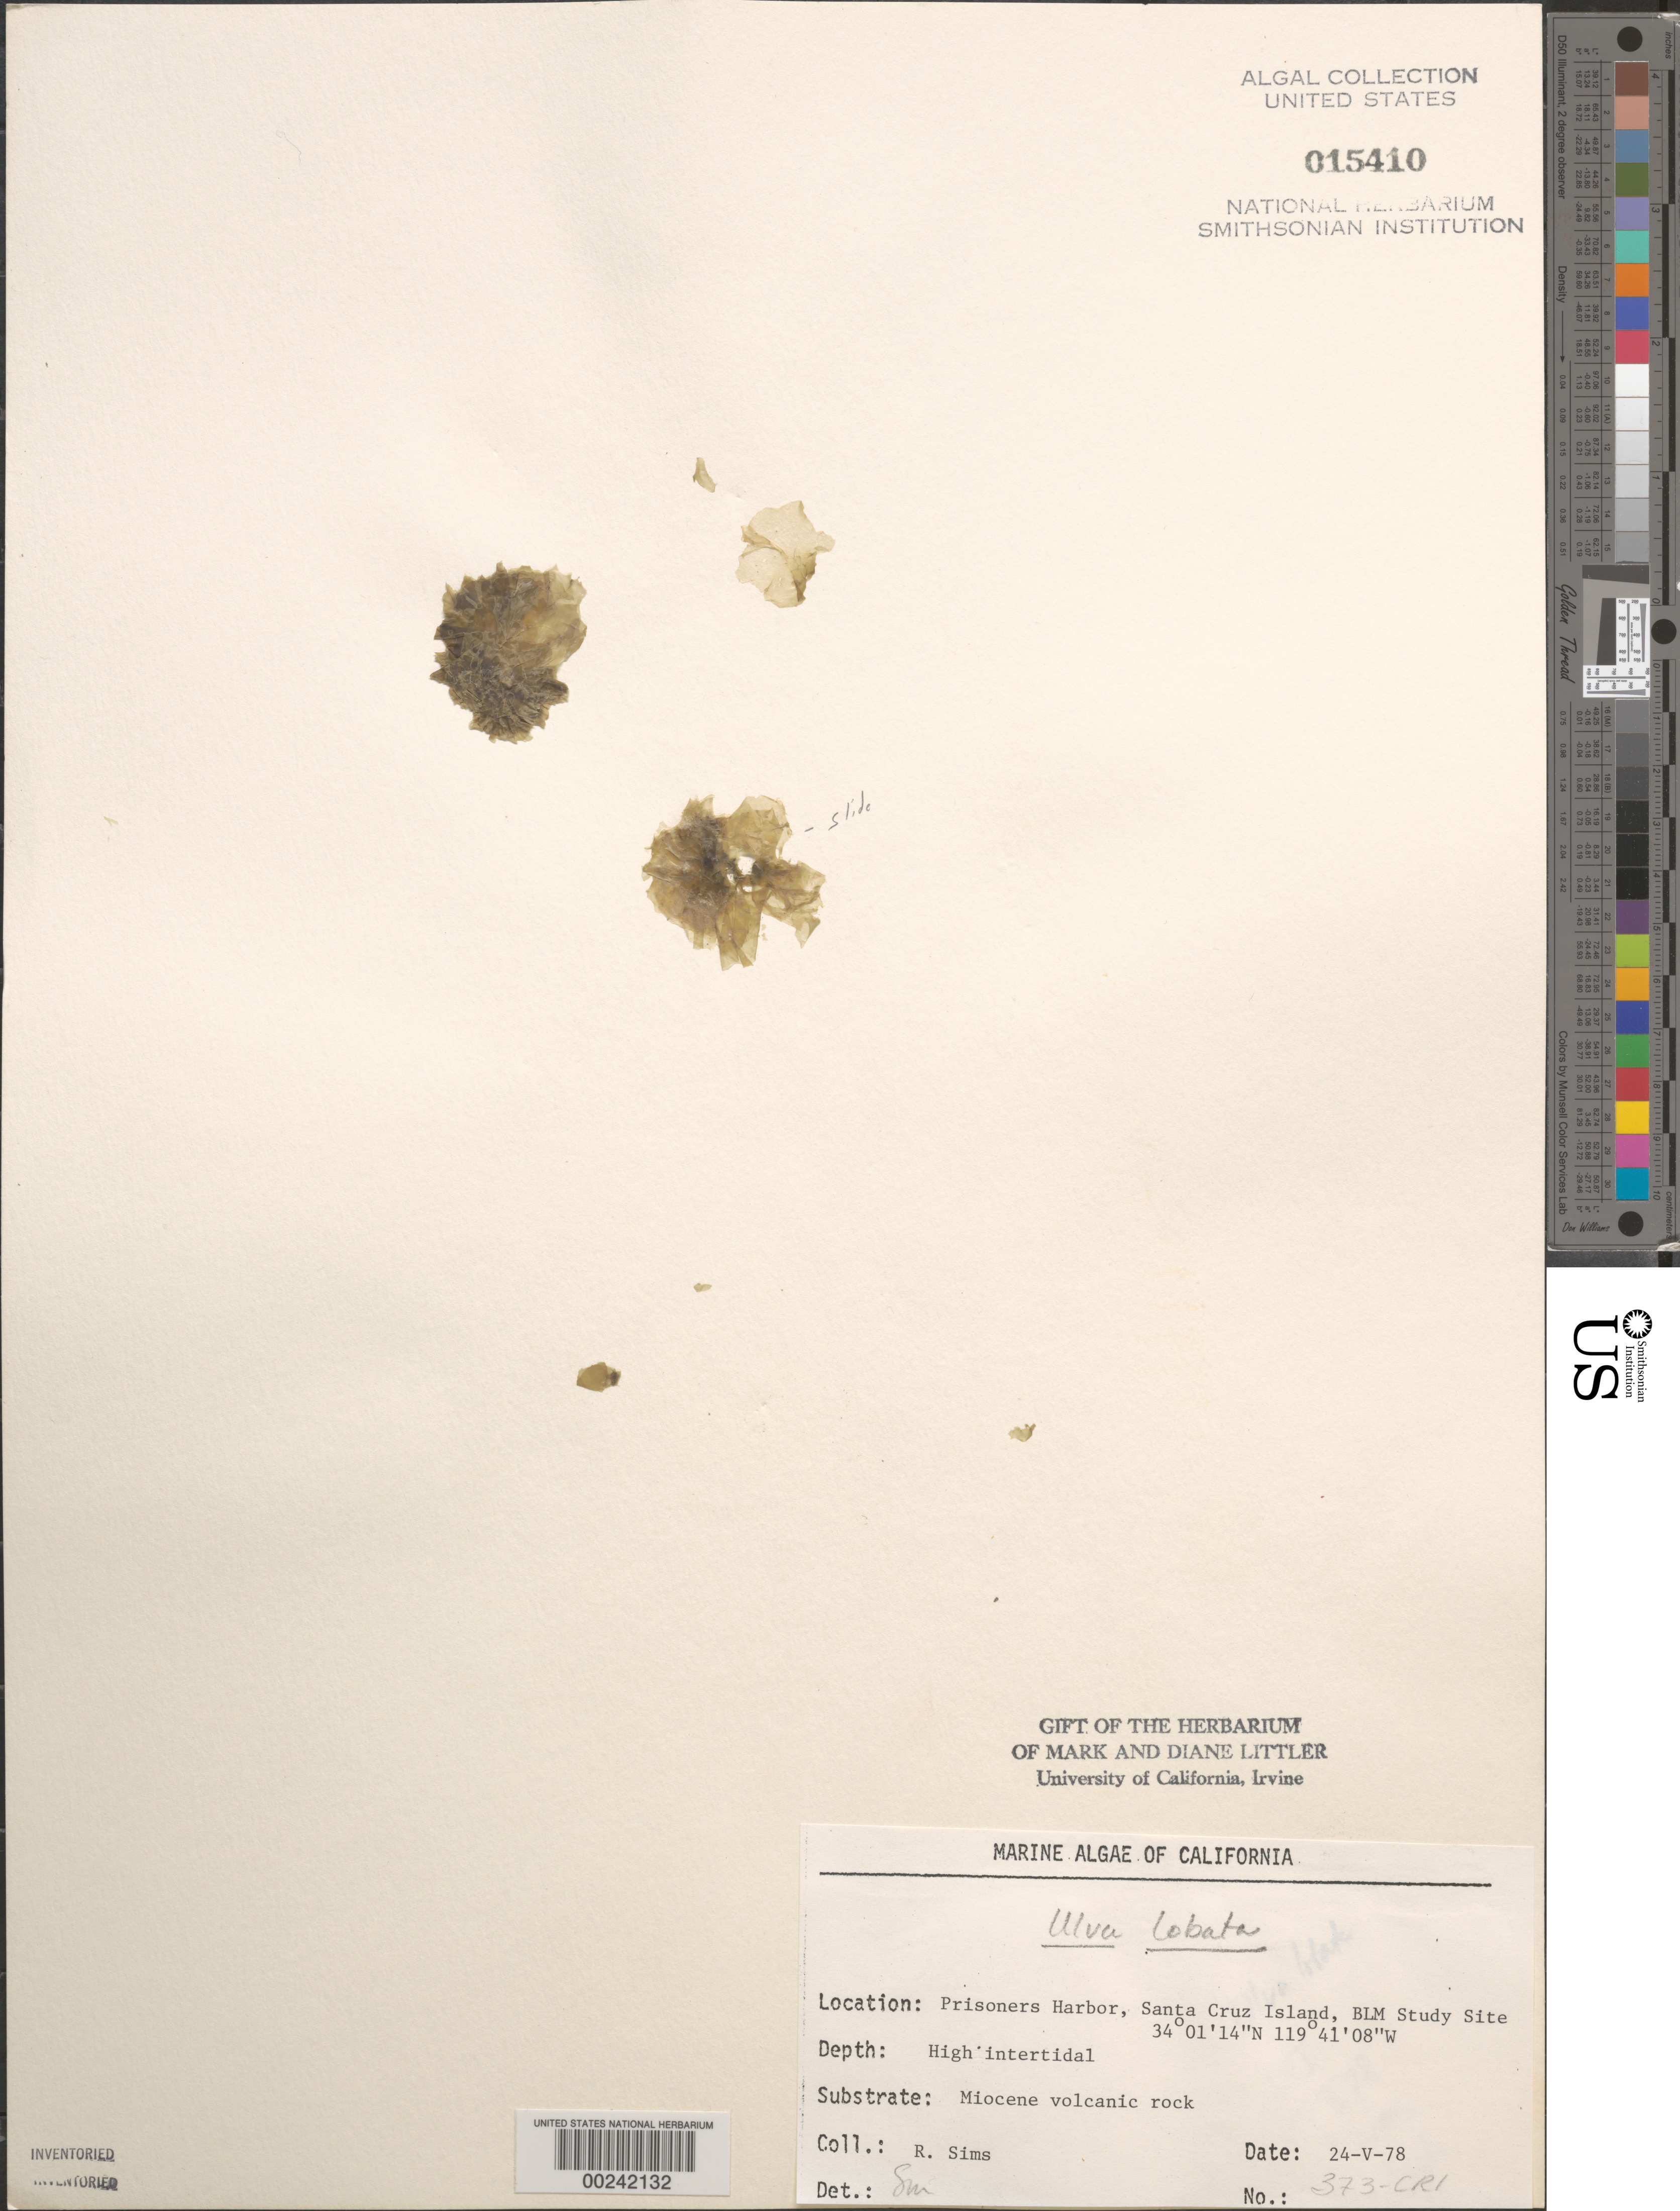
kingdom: Plantae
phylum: Chlorophyta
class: Ulvophyceae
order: Ulvales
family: Ulvaceae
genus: Ulva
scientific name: Ulva lactuca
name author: L.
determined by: Algae name updating Project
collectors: R. H. Sims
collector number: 373-cri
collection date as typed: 24 May 1978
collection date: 1978-05-24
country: United States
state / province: California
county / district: Santa Barbara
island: Santa Cruz Island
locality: Prisoners Harbor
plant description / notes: BLM-SOCALBIGHT Rocky Intertidal Survey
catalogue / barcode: US 15410